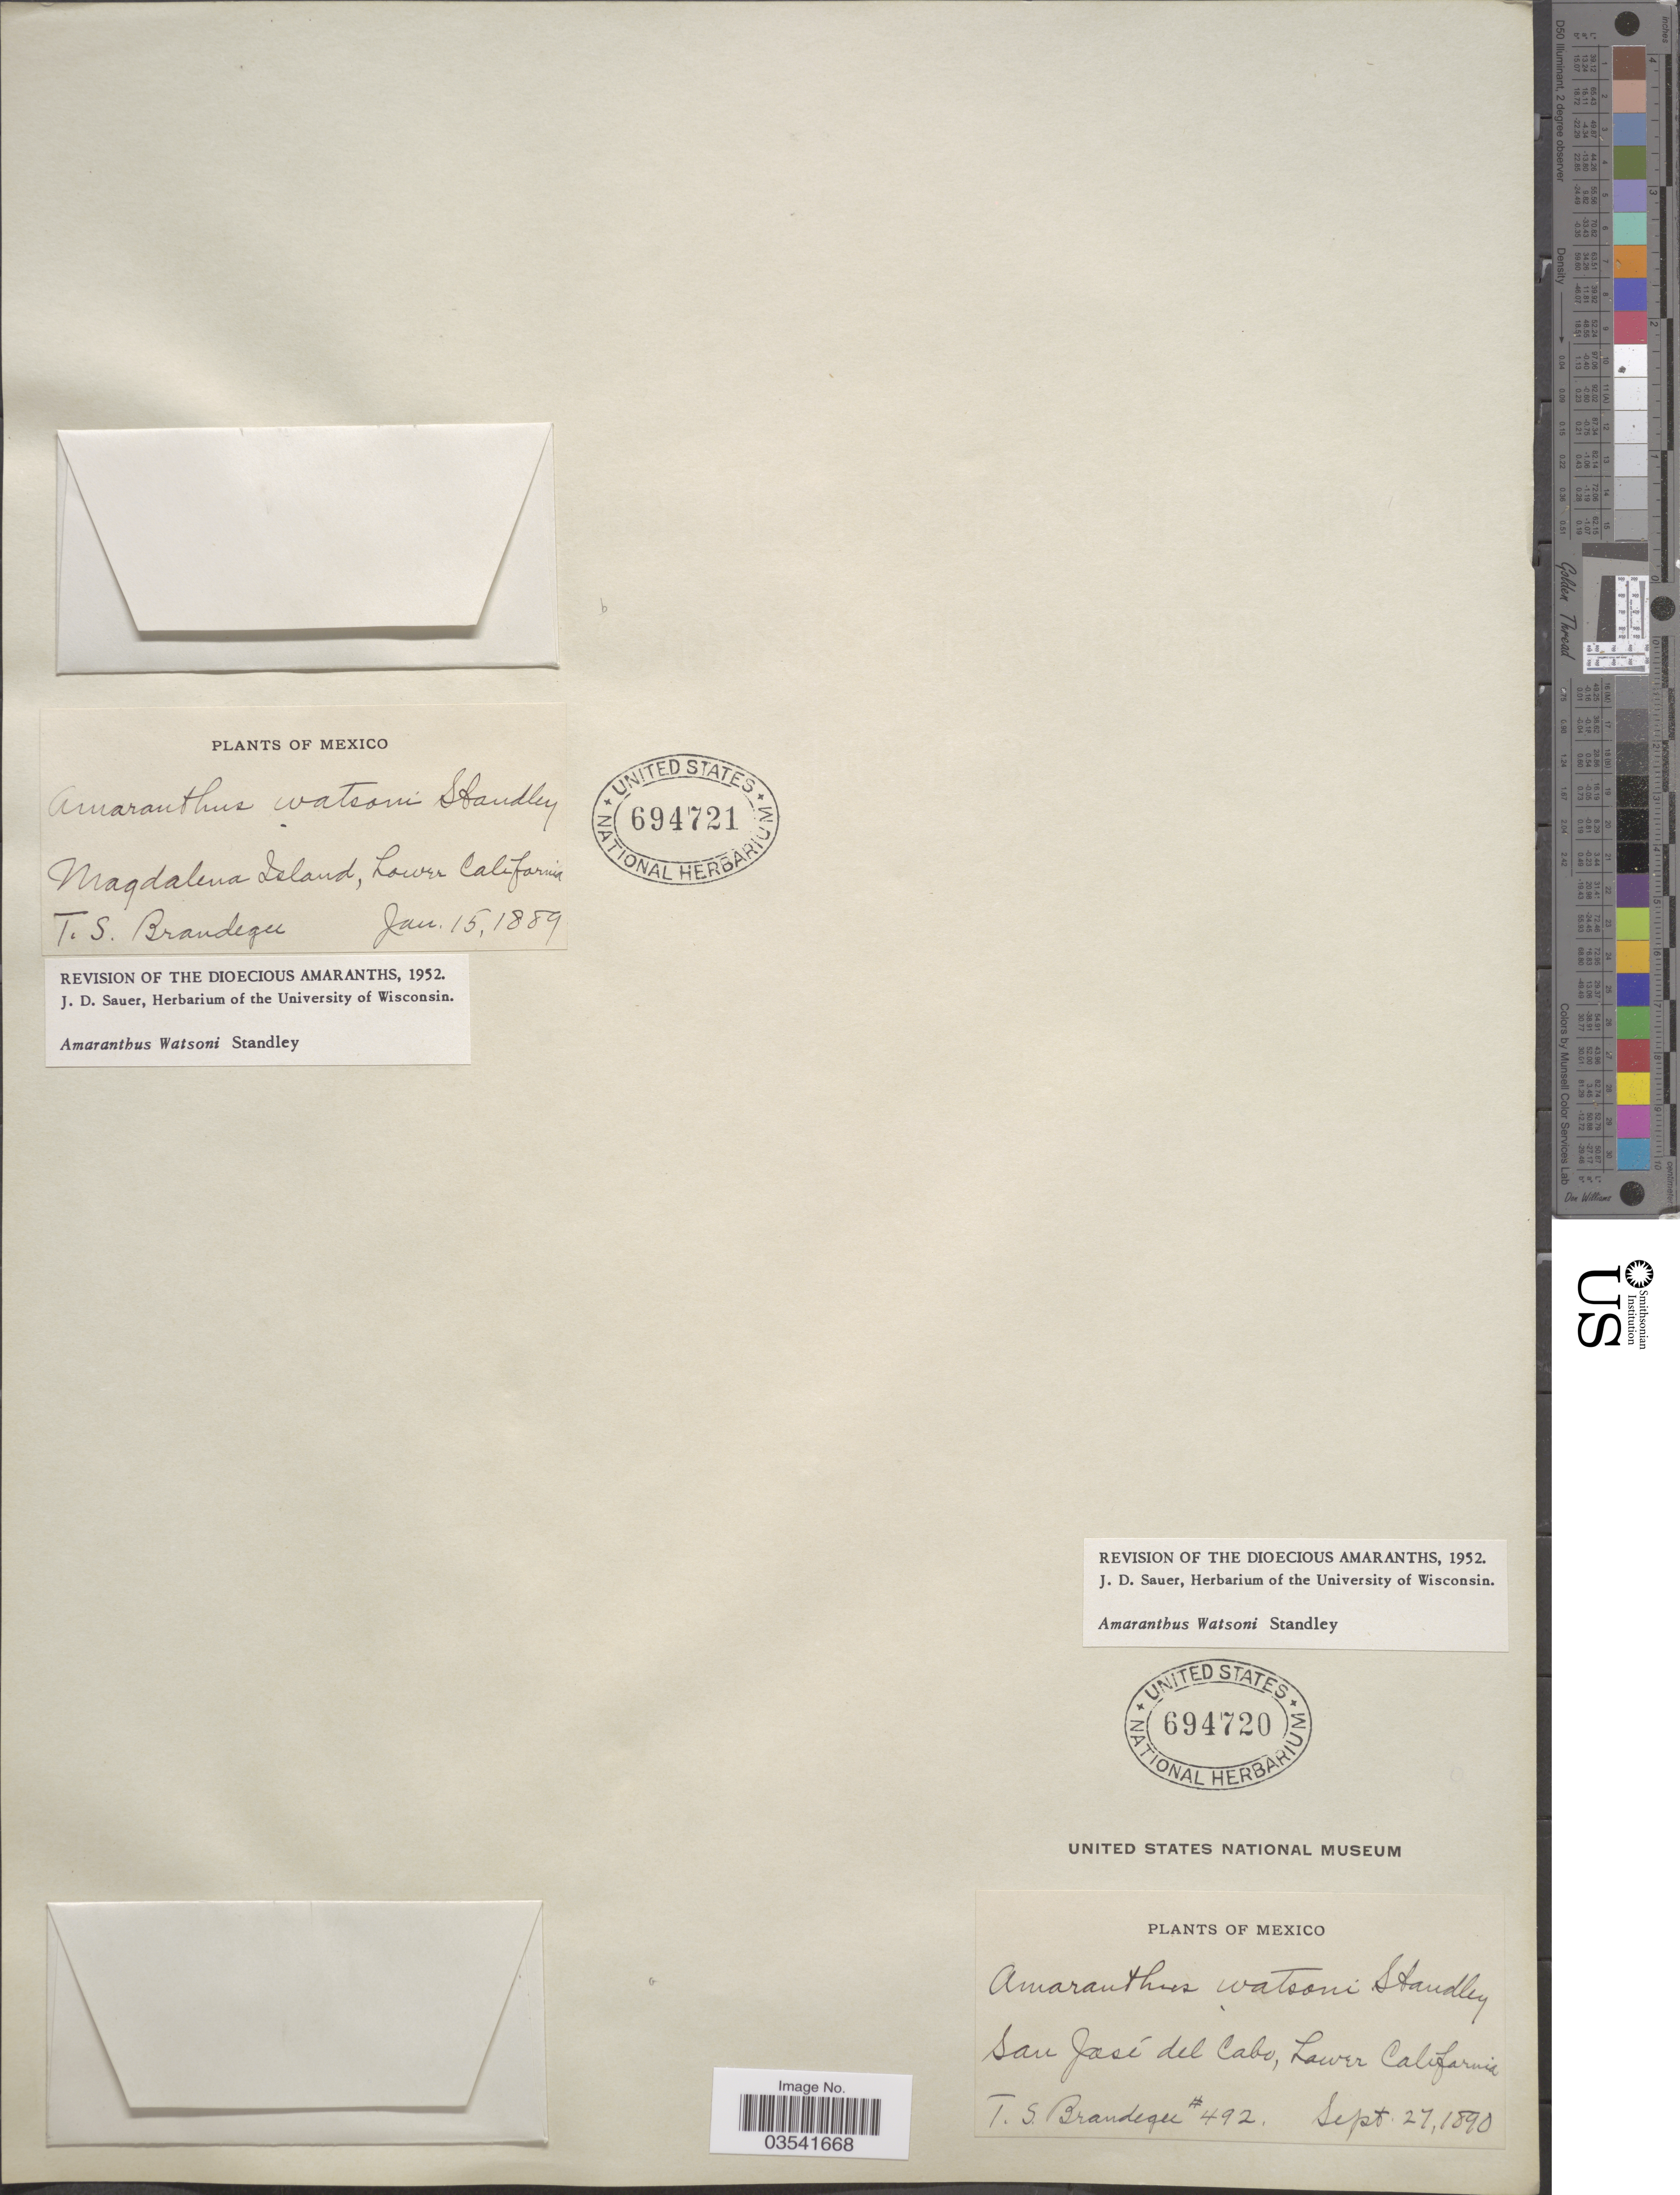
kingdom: Plantae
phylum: Tracheophyta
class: Magnoliopsida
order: Caryophyllales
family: Amaranthaceae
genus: Amaranthus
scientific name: Amaranthus watsonii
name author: Standl.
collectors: T. S. Brandegee (herbarium)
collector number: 492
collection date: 1890-09-27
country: Mexico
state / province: Baja California Sur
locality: San José del Cabo, Lower California.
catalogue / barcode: US 694720